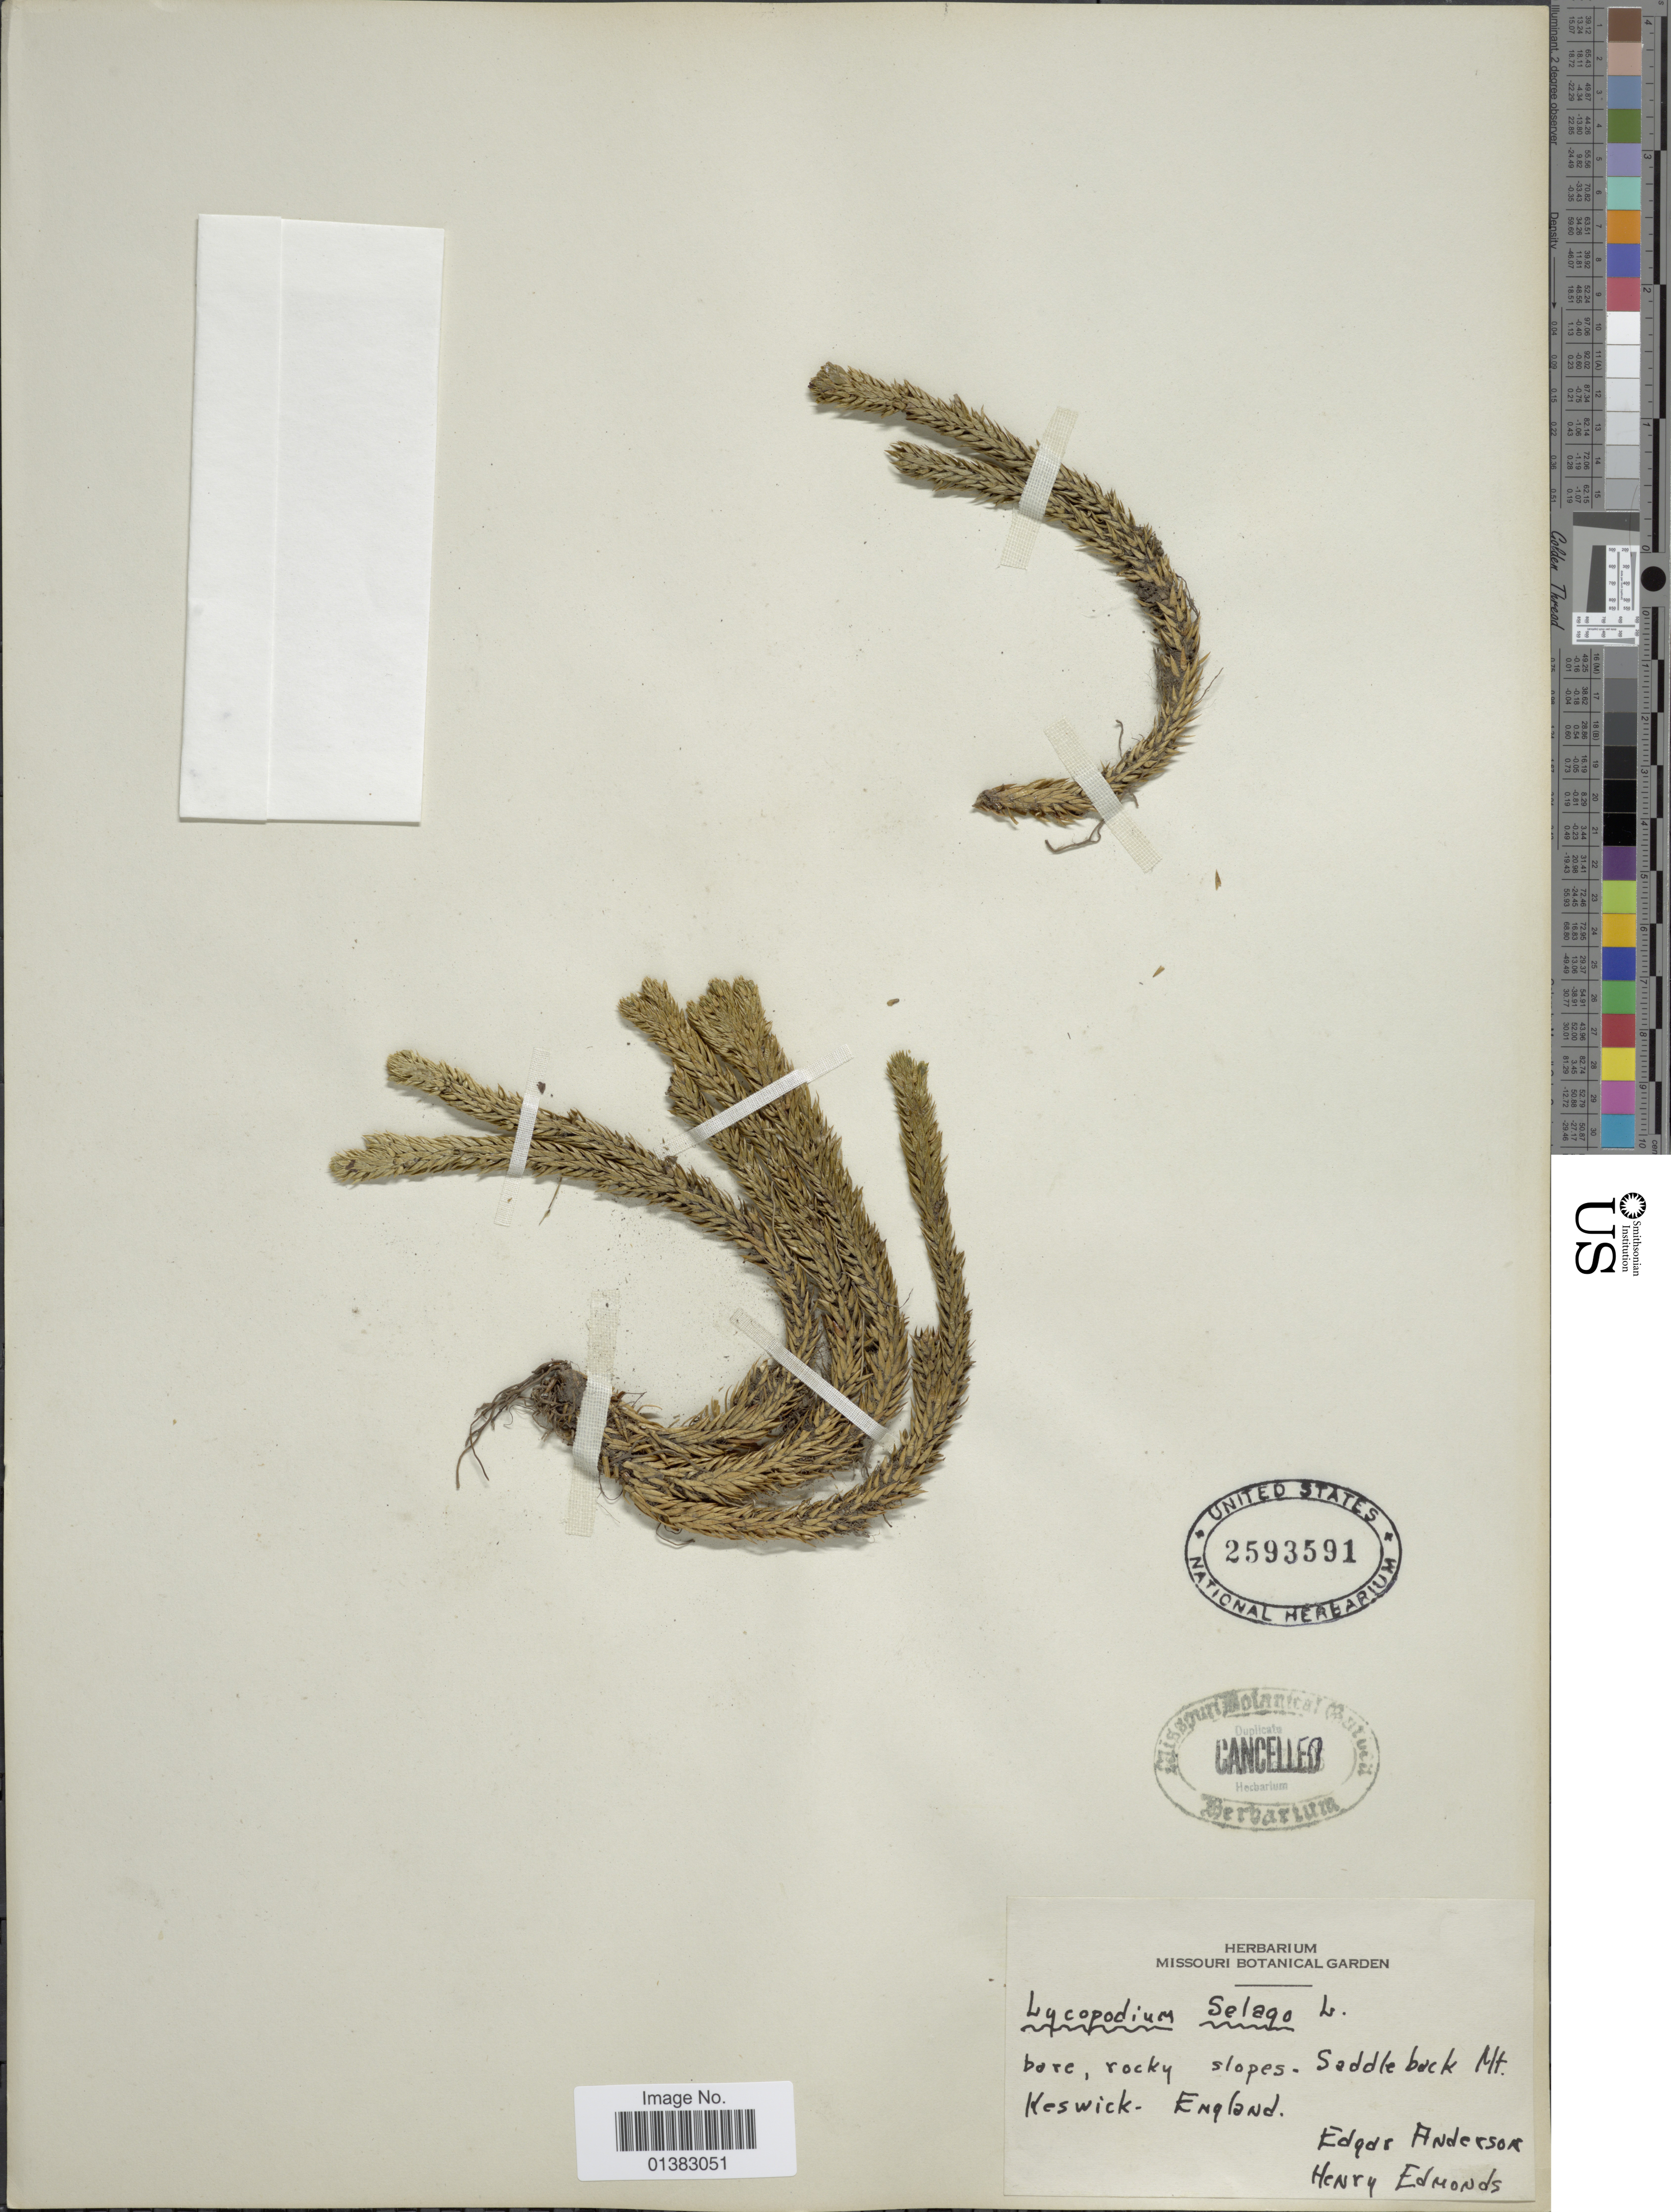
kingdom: Plantae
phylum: Tracheophyta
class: Lycopodiopsida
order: Lycopodiales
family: Lycopodiaceae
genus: Huperzia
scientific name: Huperzia selago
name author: (L.) Bernh. ex Schrank & Mart.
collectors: E. S. Anderson & H. Edmonds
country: United Kingdom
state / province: England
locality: Saddleblack Mt. Keswick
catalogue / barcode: US 2593591